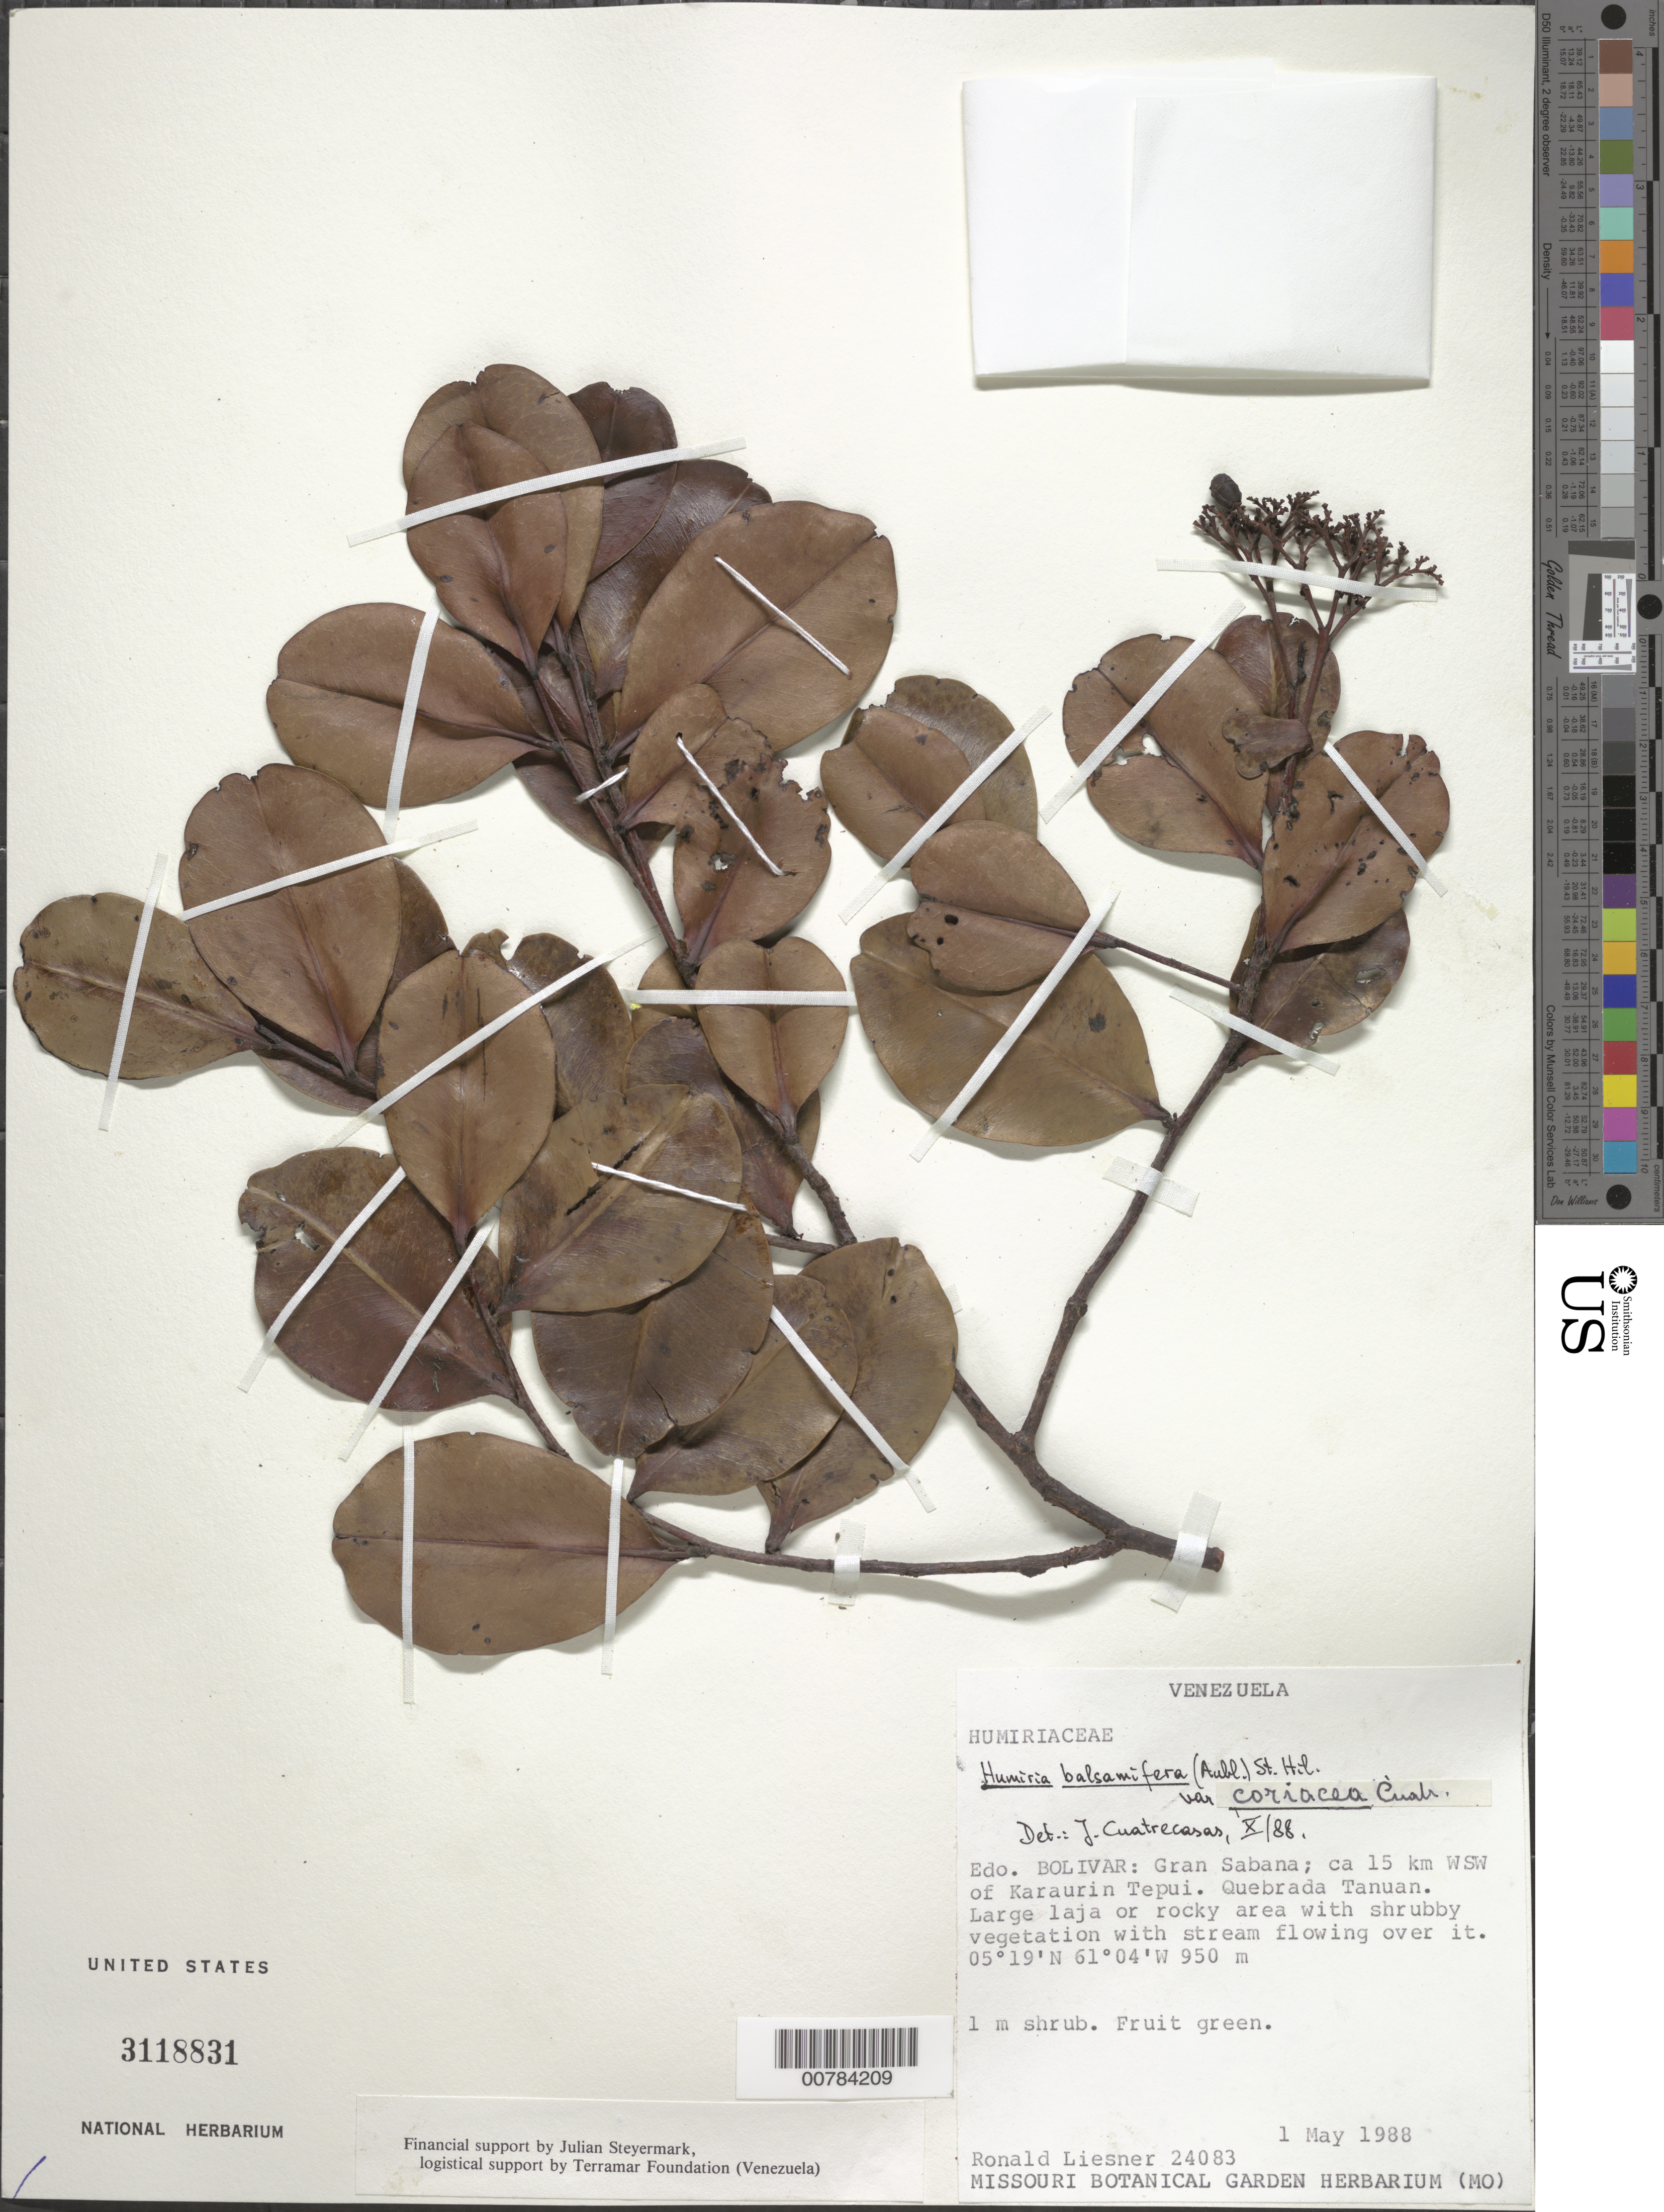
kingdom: Plantae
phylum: Tracheophyta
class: Magnoliopsida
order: Malpighiales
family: Humiriaceae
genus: Humiria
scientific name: Humiria balsamifera var. coriacea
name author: Cuatrec.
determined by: Cuatrecasas, J.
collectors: R. L. Liesner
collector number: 24083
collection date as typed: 1-May-88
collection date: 1988-05-01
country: Venezuela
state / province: Bolívar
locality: Gran Sabana, ca 15 km WSW of Karaurin tepuí, Quebrada Tanuan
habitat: Large laja or rocky area with shrubby vegetation with stream flowing over it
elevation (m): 950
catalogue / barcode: US 3118831